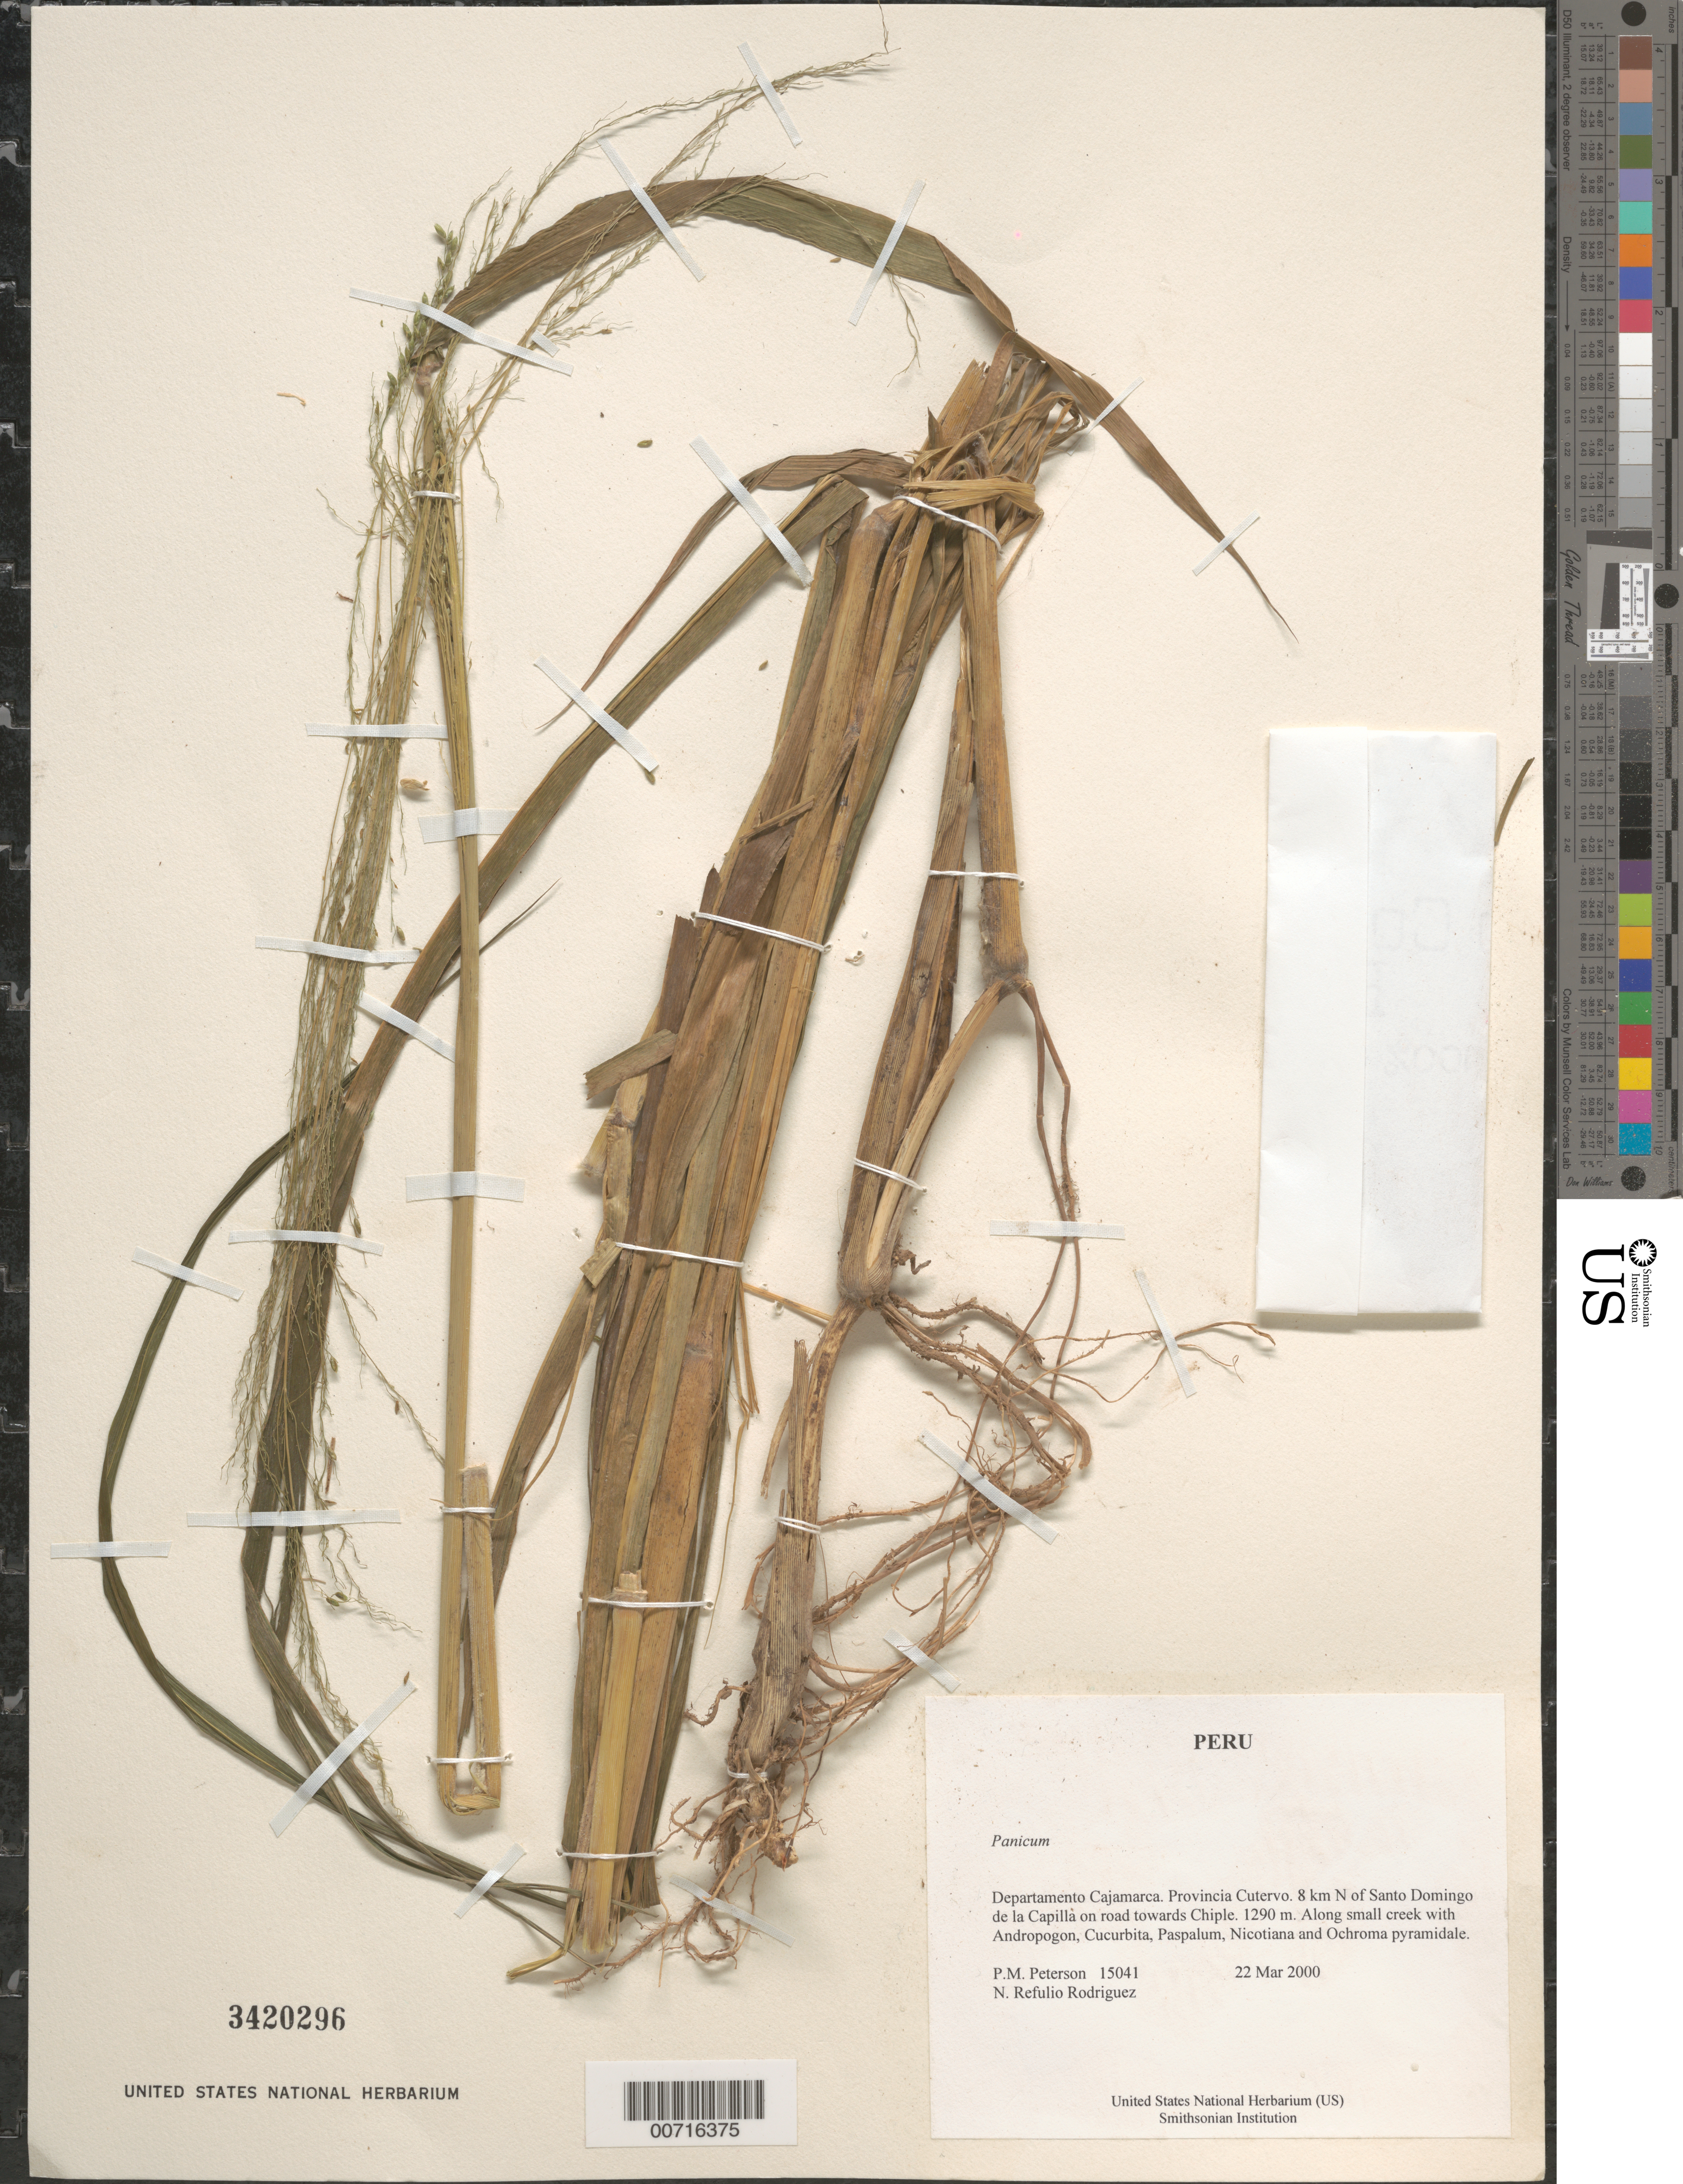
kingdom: Plantae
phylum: Tracheophyta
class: Liliopsida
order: Poales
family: Poaceae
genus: Megathyrsus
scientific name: Megathyrsus maximus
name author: (Jacq.) B.K. Simon & S.W.L. Jacobs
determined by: Davidse, Gerrit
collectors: P. M. Peterson & N. Refulio-Rodríguez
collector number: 15041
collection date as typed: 22 Mar 2000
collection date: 2000-03-22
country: Peru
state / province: Cajamarca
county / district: Cutervo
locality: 8 km N of Santo Domingo de la Capilla on road towards Chiple.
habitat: Along small creek with Andropogon, Cucurbita, Paspalum, Nicotiana and Ochroma pyramidale.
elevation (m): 1290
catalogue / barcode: US 3420296